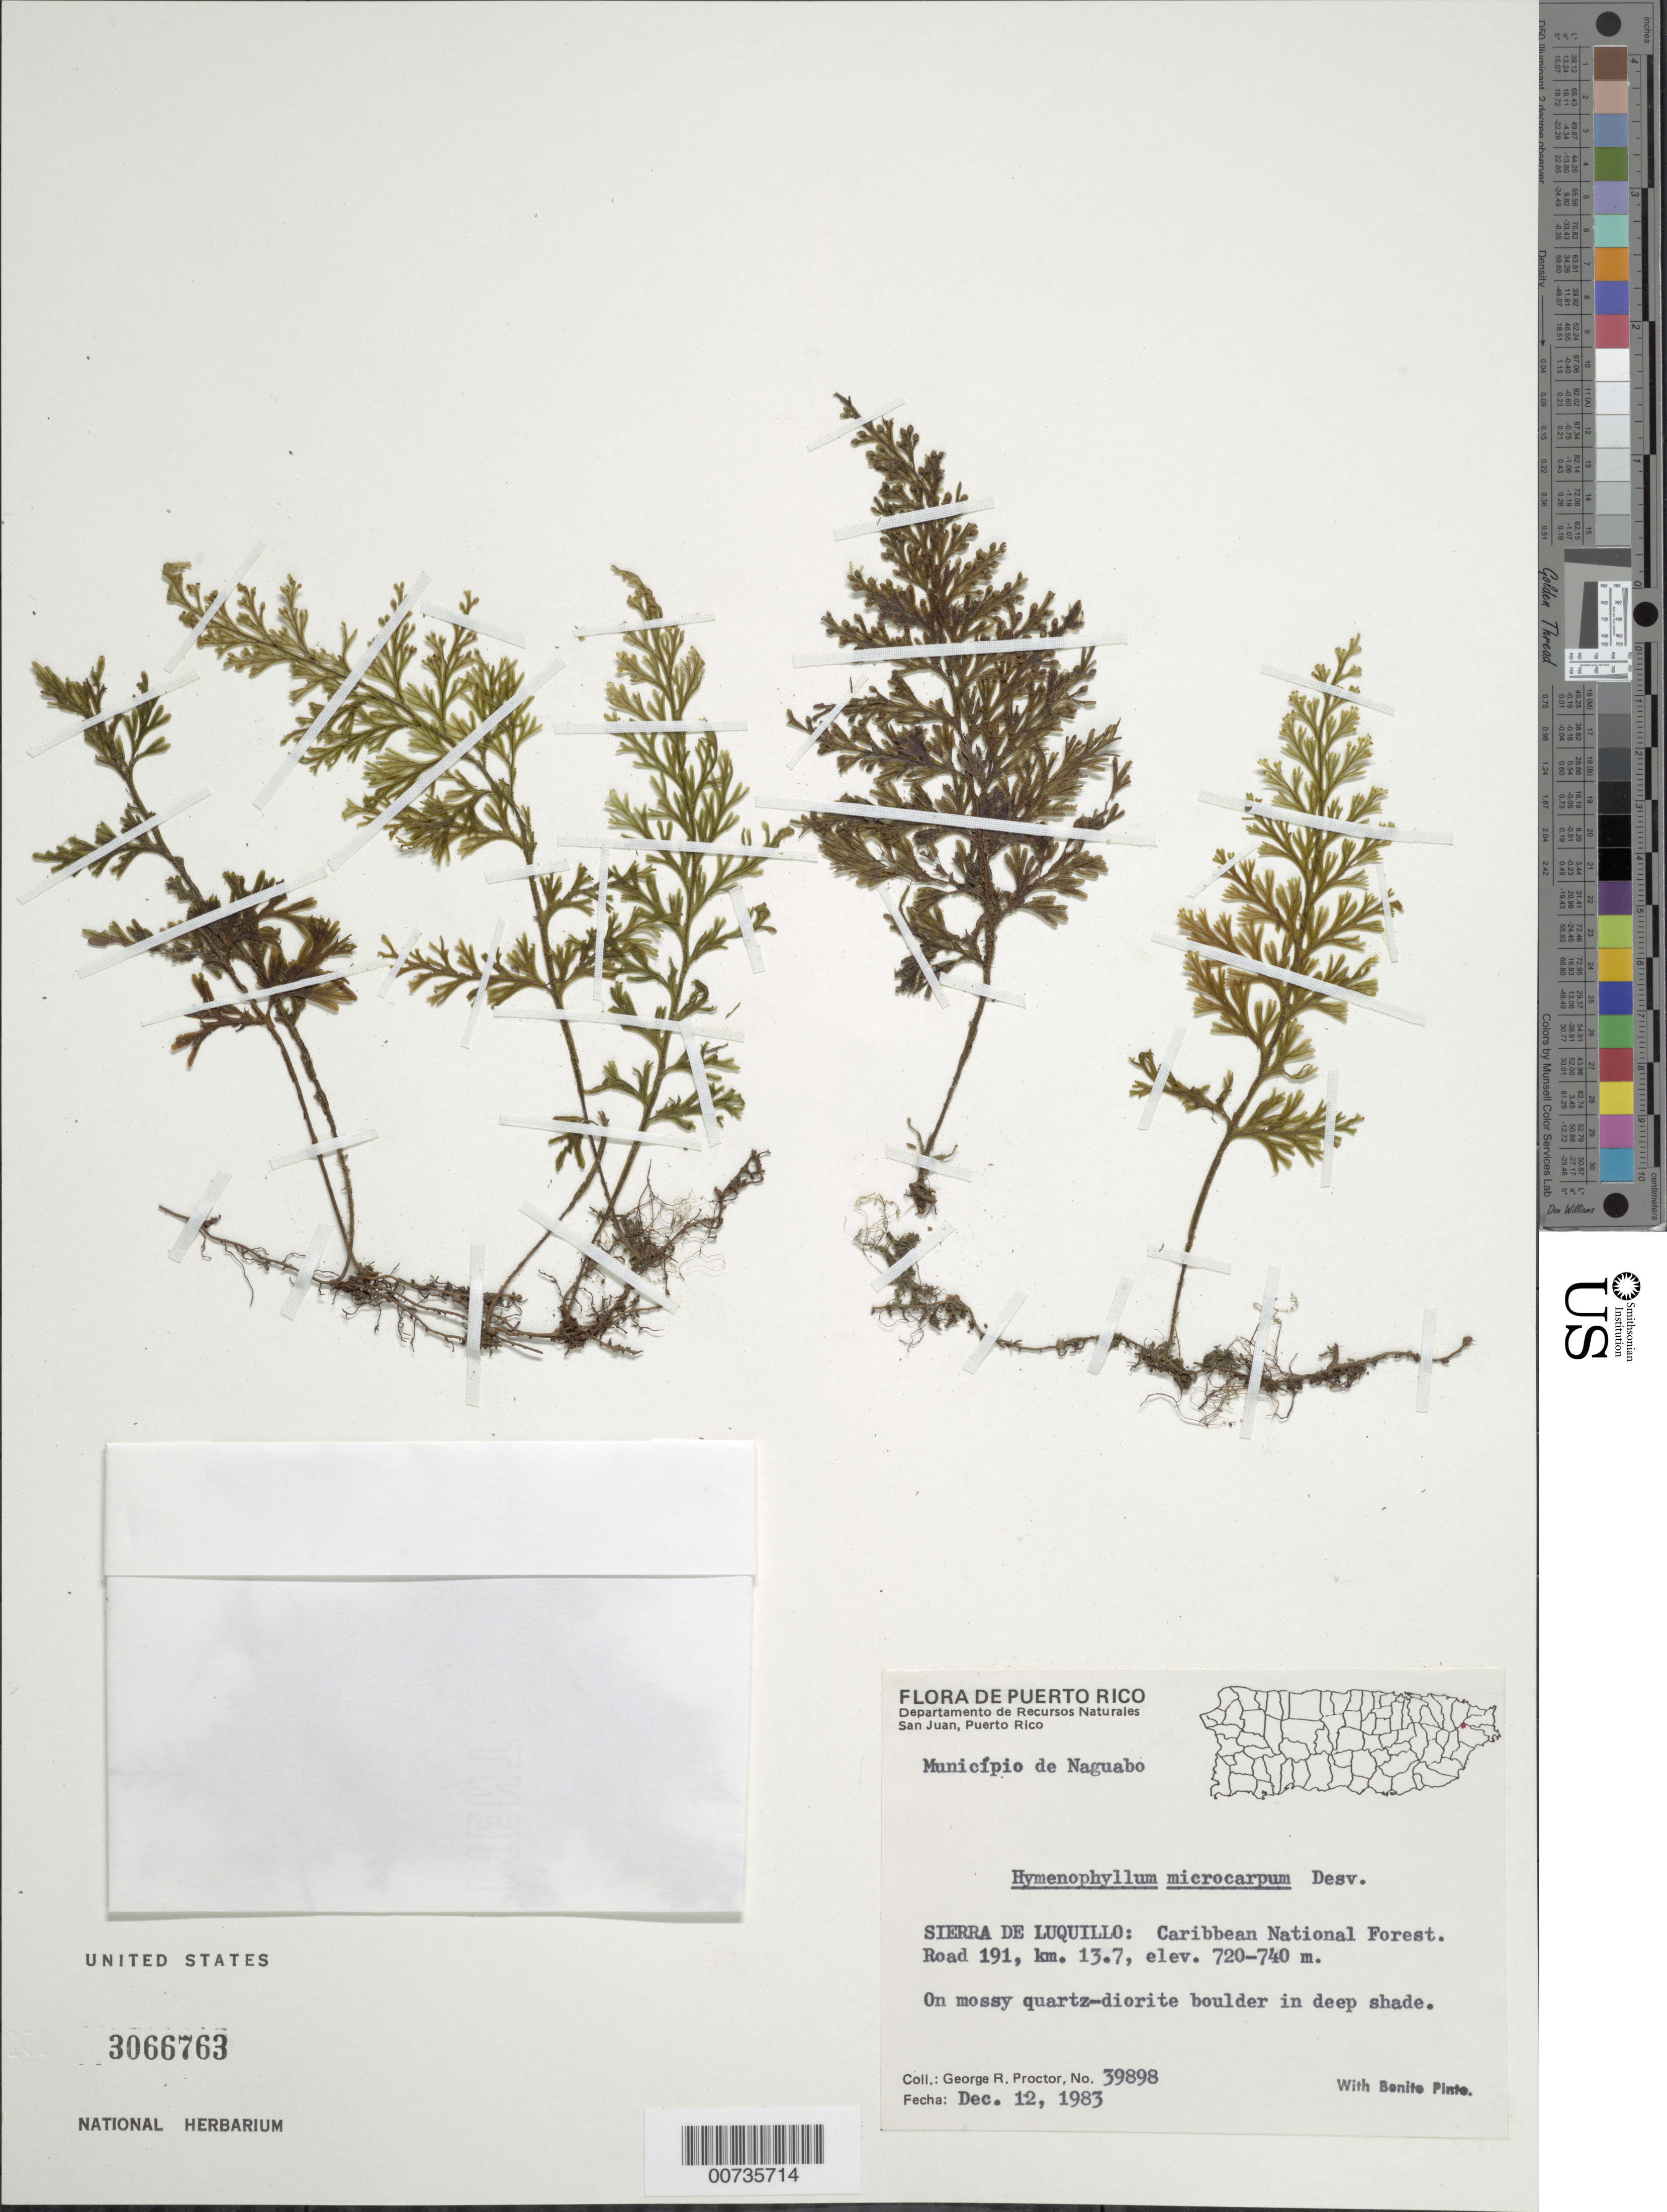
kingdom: Plantae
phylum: Tracheophyta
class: Polypodiopsida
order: Hymenophyllales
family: Hymenophyllaceae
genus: Hymenophyllum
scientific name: Hymenophyllum microcarpum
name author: (Desv.) Lellinger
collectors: G. R. Proctor & B. Pinto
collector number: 39898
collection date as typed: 12 Dec 1983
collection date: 1983-12-12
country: Puerto Rico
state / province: Naguabo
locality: Mun. Naguabo, Sierra de Luquillo: Carib. Natl. Forest, Road 191, km 13.7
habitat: On mossy quartz-diorite boulder in deep shade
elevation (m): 720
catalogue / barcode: US 3066763